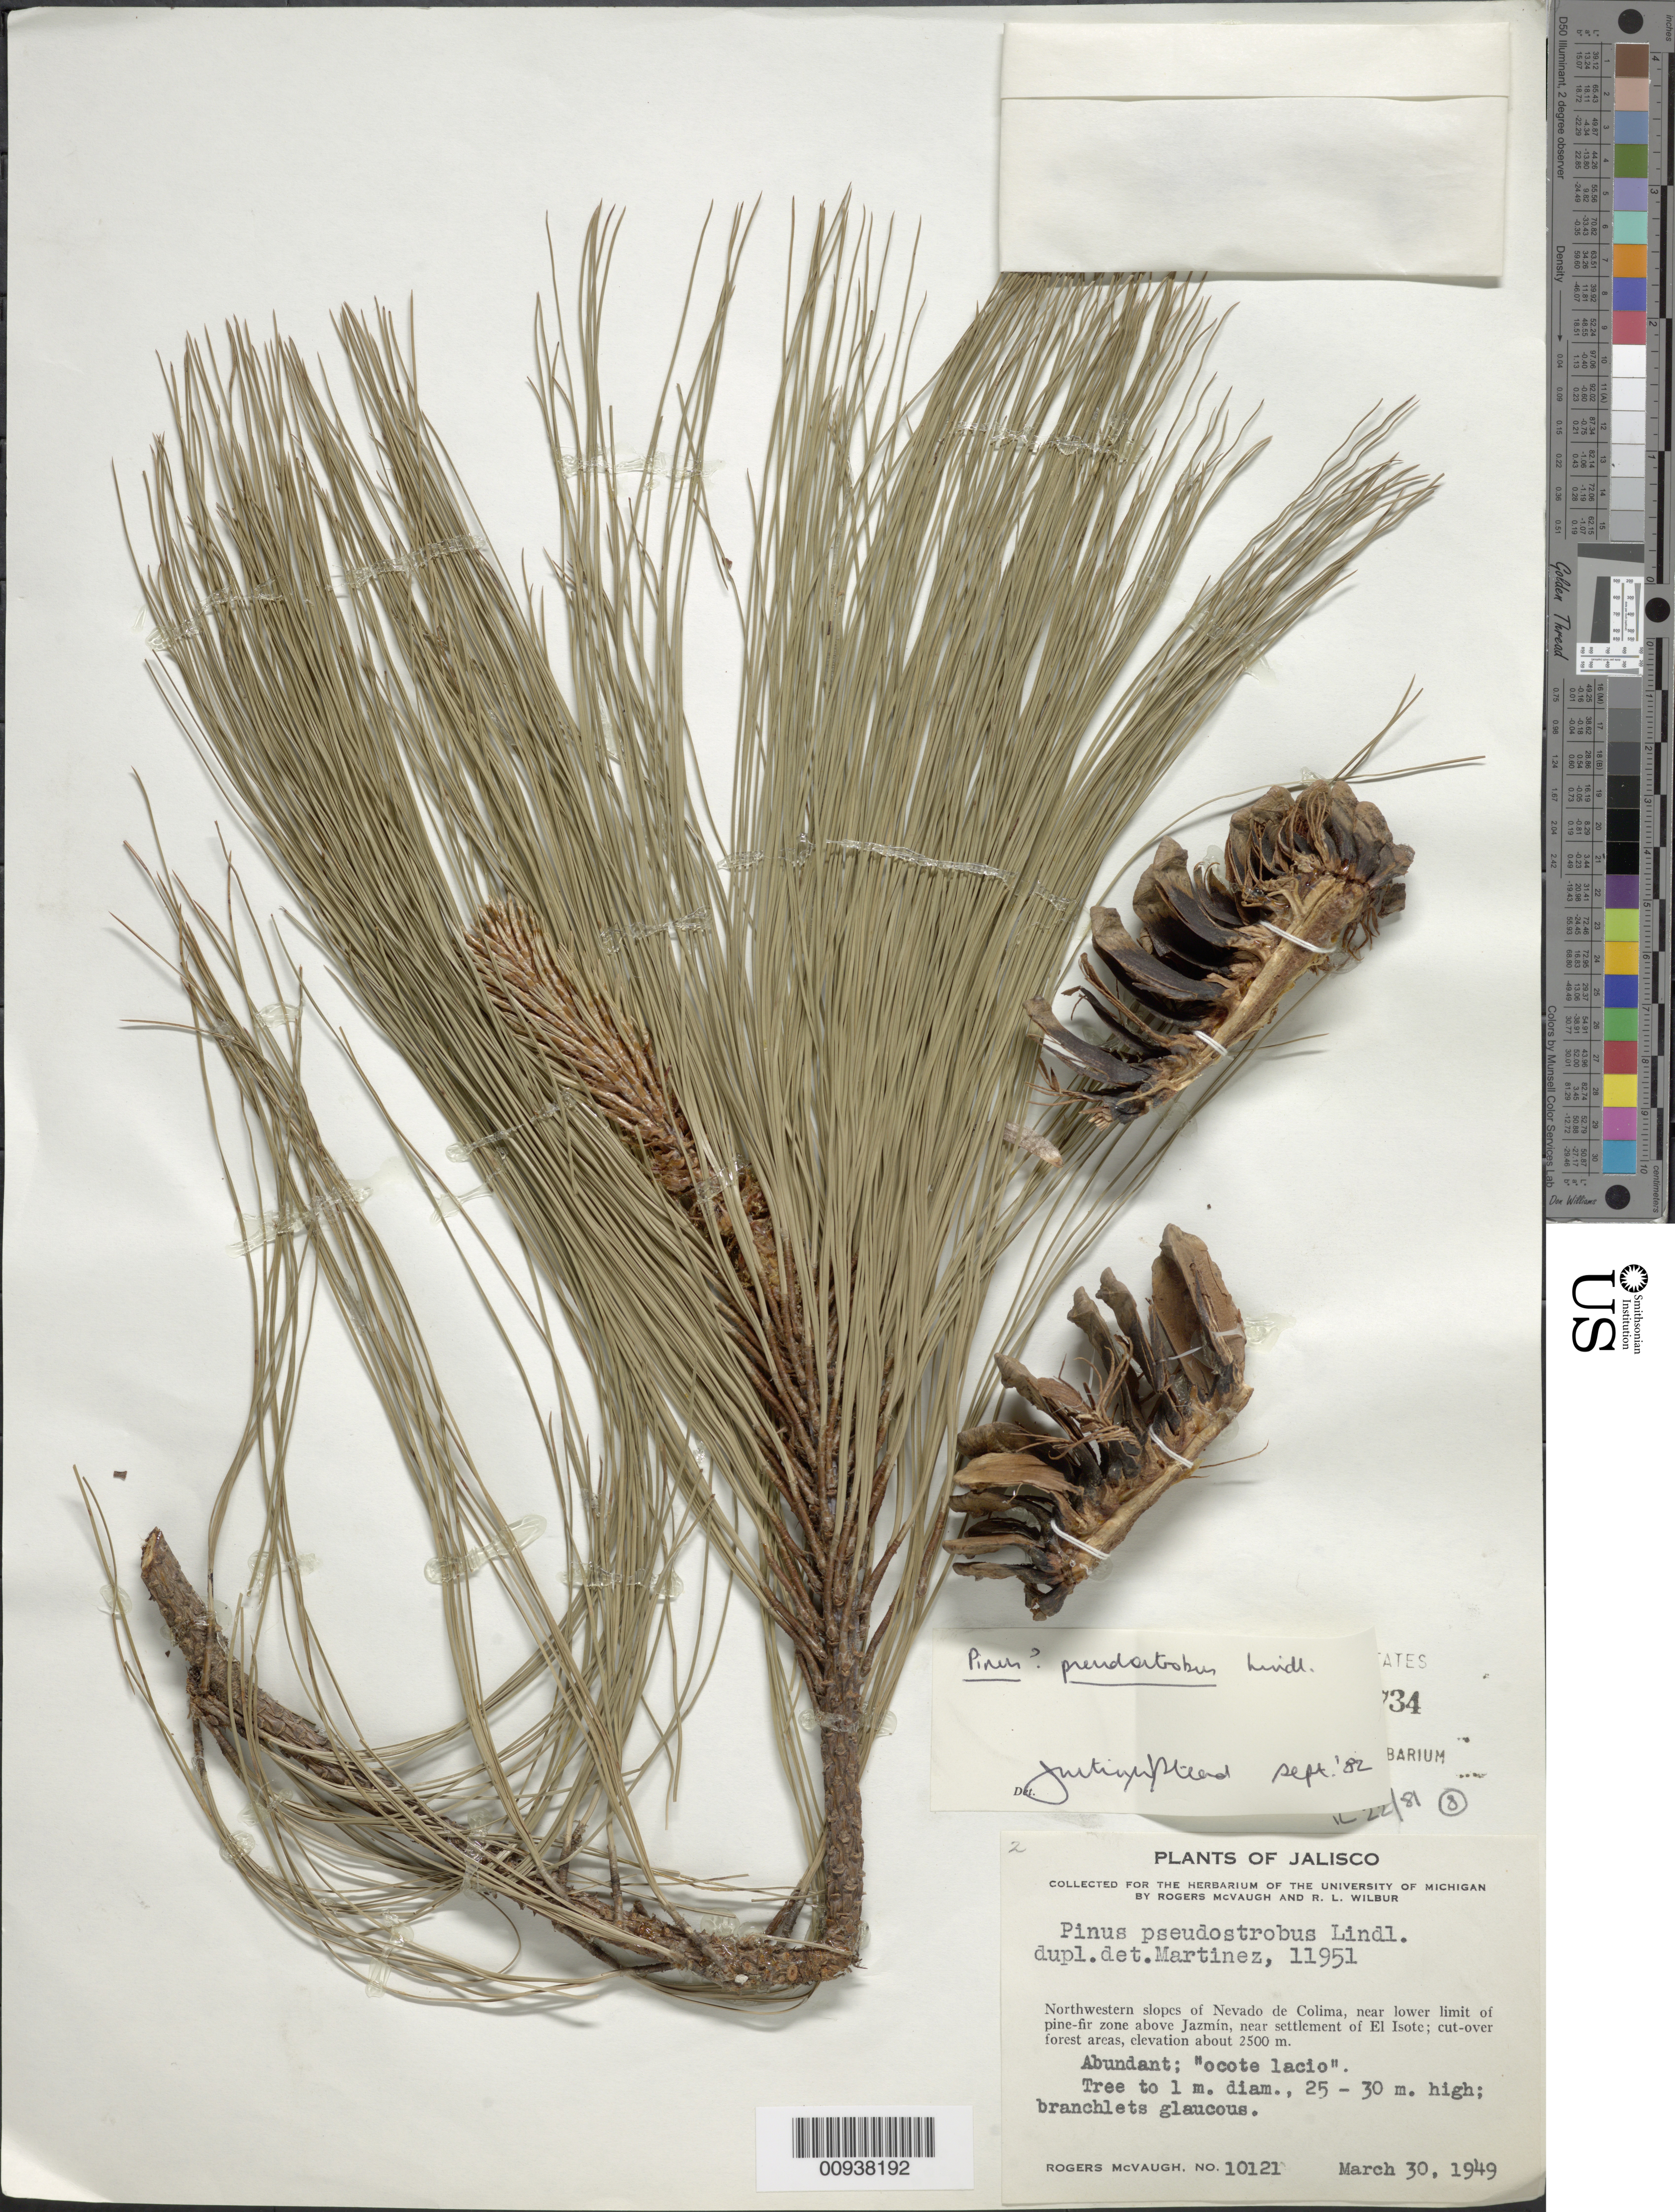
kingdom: Plantae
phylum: Tracheophyta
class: Pinopsida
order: Pinales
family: Pinaceae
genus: Pinus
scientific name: Pinus pseudostrobus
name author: Lindl.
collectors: R. McVaugh & R. L. Wilbur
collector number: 10121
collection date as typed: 30 Mar 1949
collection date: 1949-03-30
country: Mexico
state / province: Jalisco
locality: Northwestern slopes of Nevado de Colima, near lower limit of pine-fir zone above Jazmín, near settlement of El Isote.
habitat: Cut-over forest areas.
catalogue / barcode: US 2451734